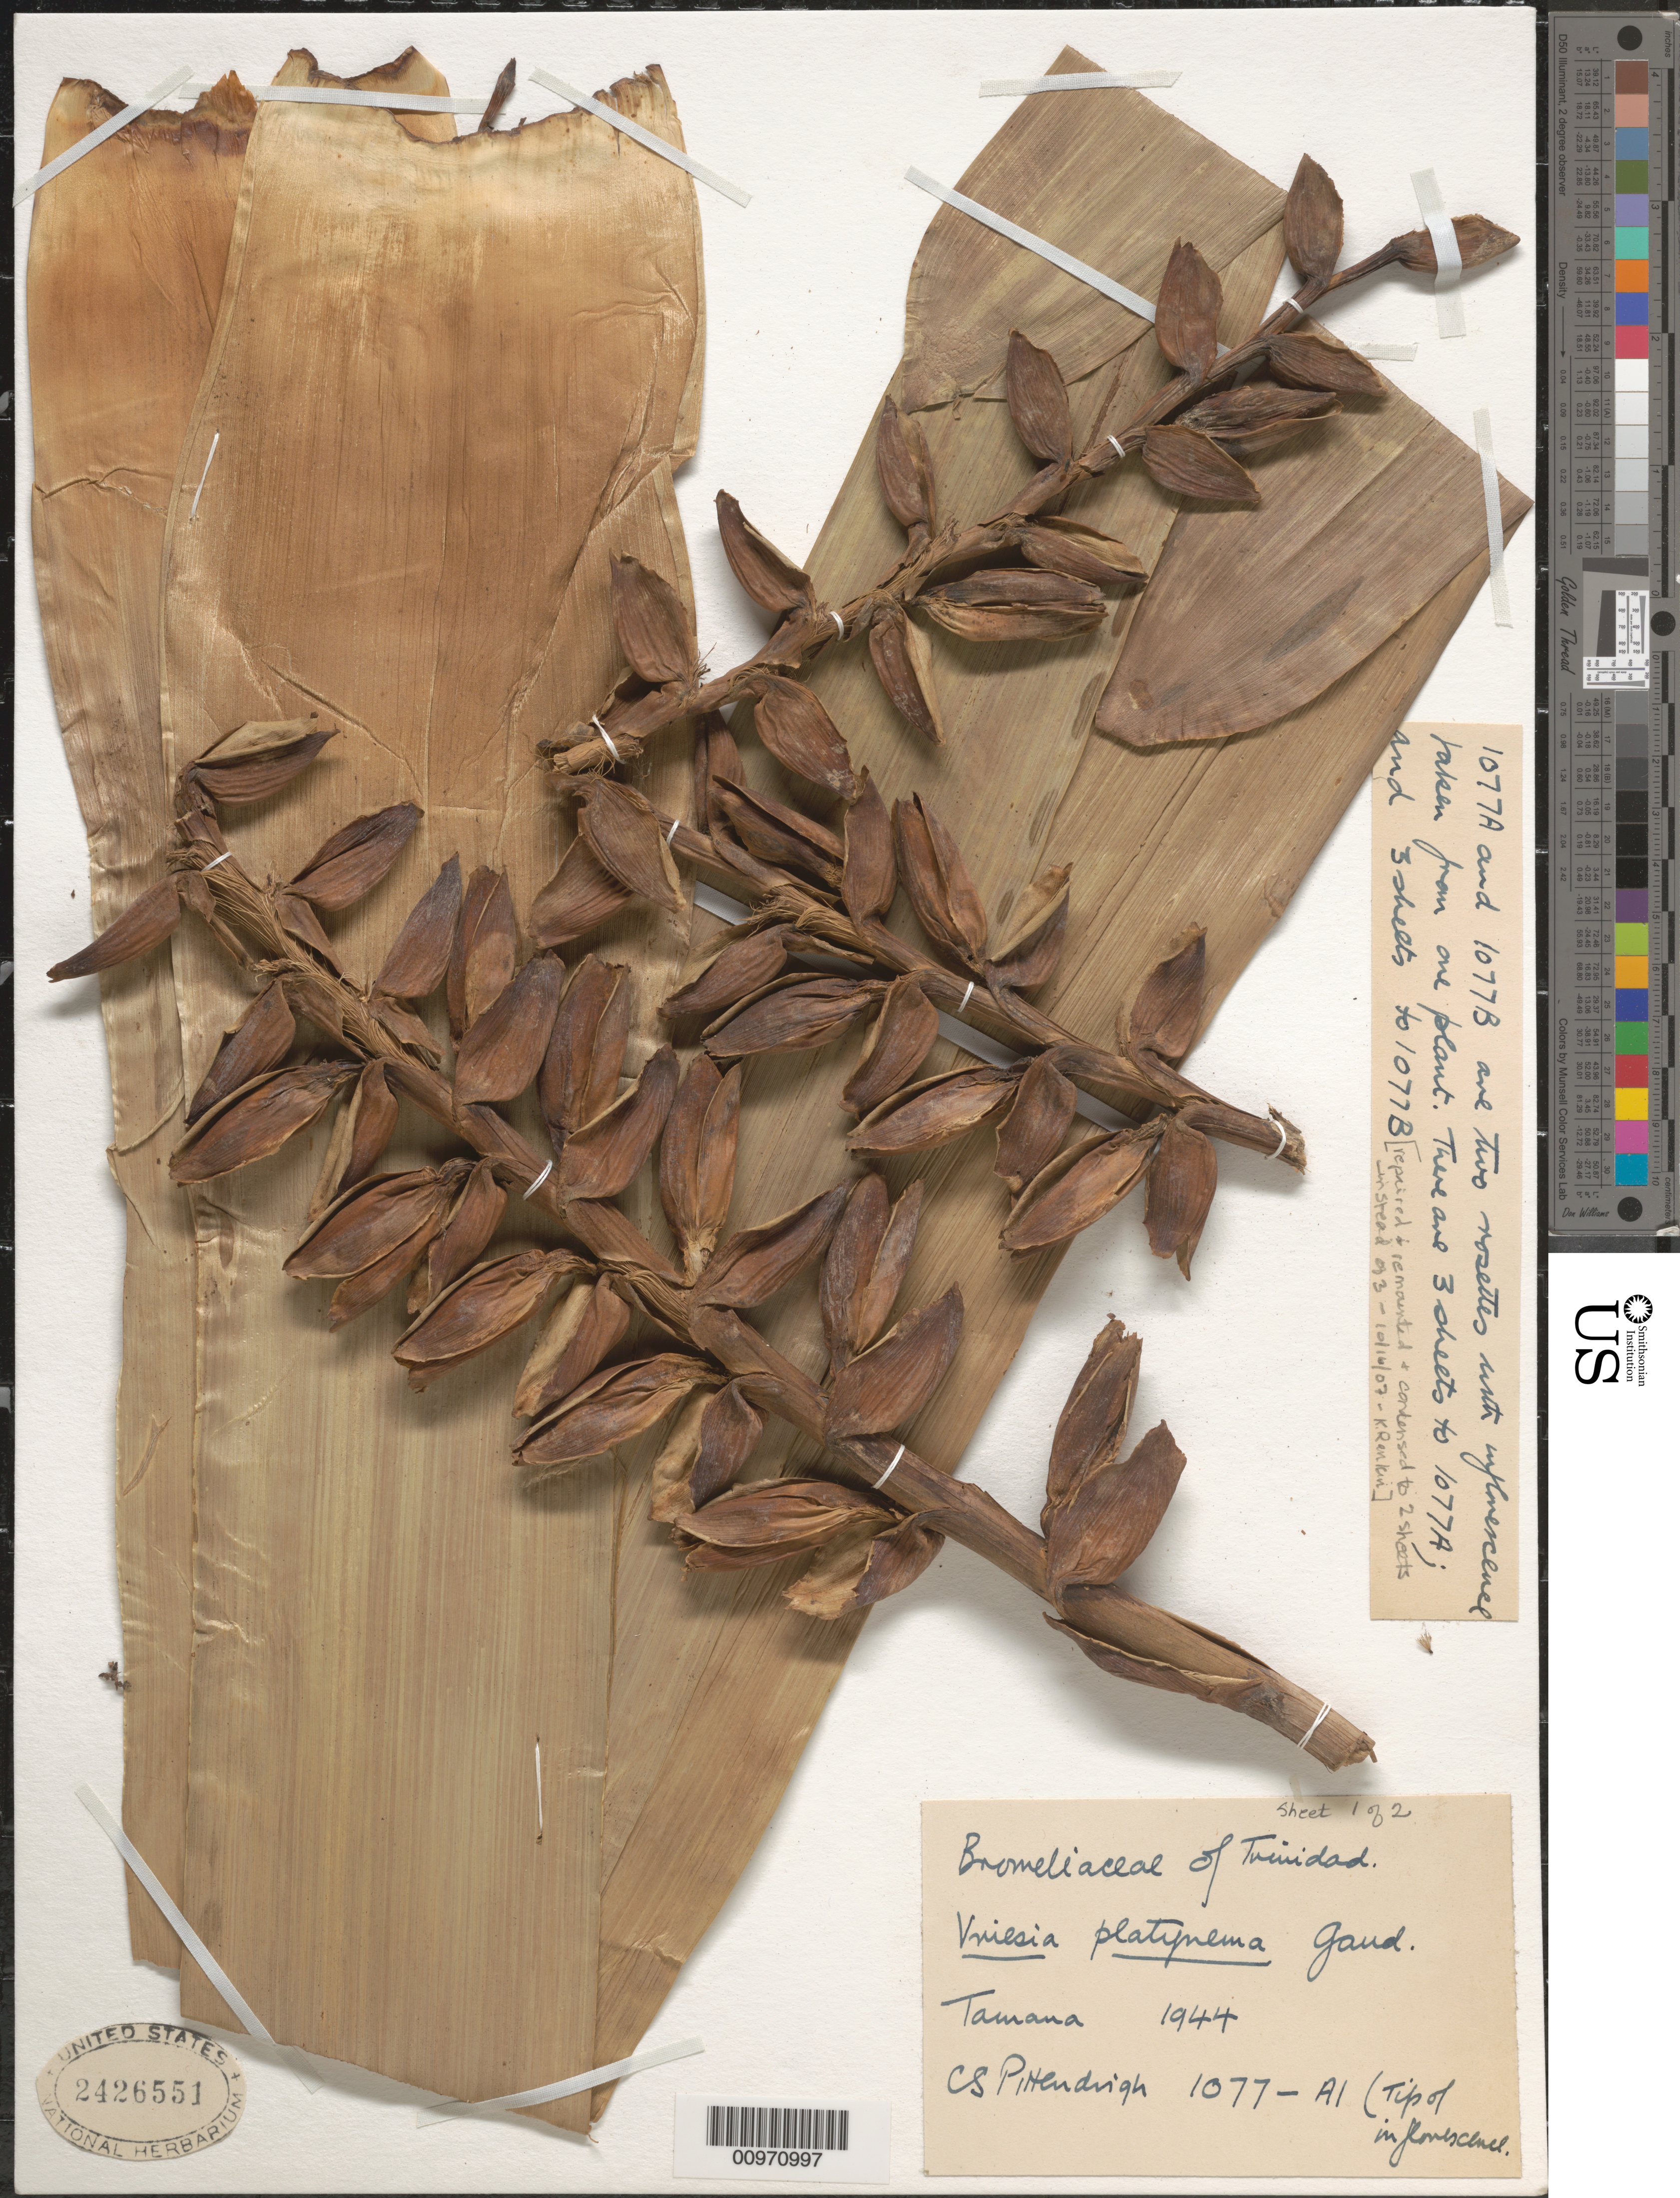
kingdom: Plantae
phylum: Tracheophyta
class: Liliopsida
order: Poales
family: Bromeliaceae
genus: Vriesea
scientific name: Vriesea platynema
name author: Gaudich.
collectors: C. S. Pittendrigh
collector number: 1077a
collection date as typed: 1944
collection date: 1944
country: Trinidad and Tobago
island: Trinidad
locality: Tamana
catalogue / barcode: US 2426551